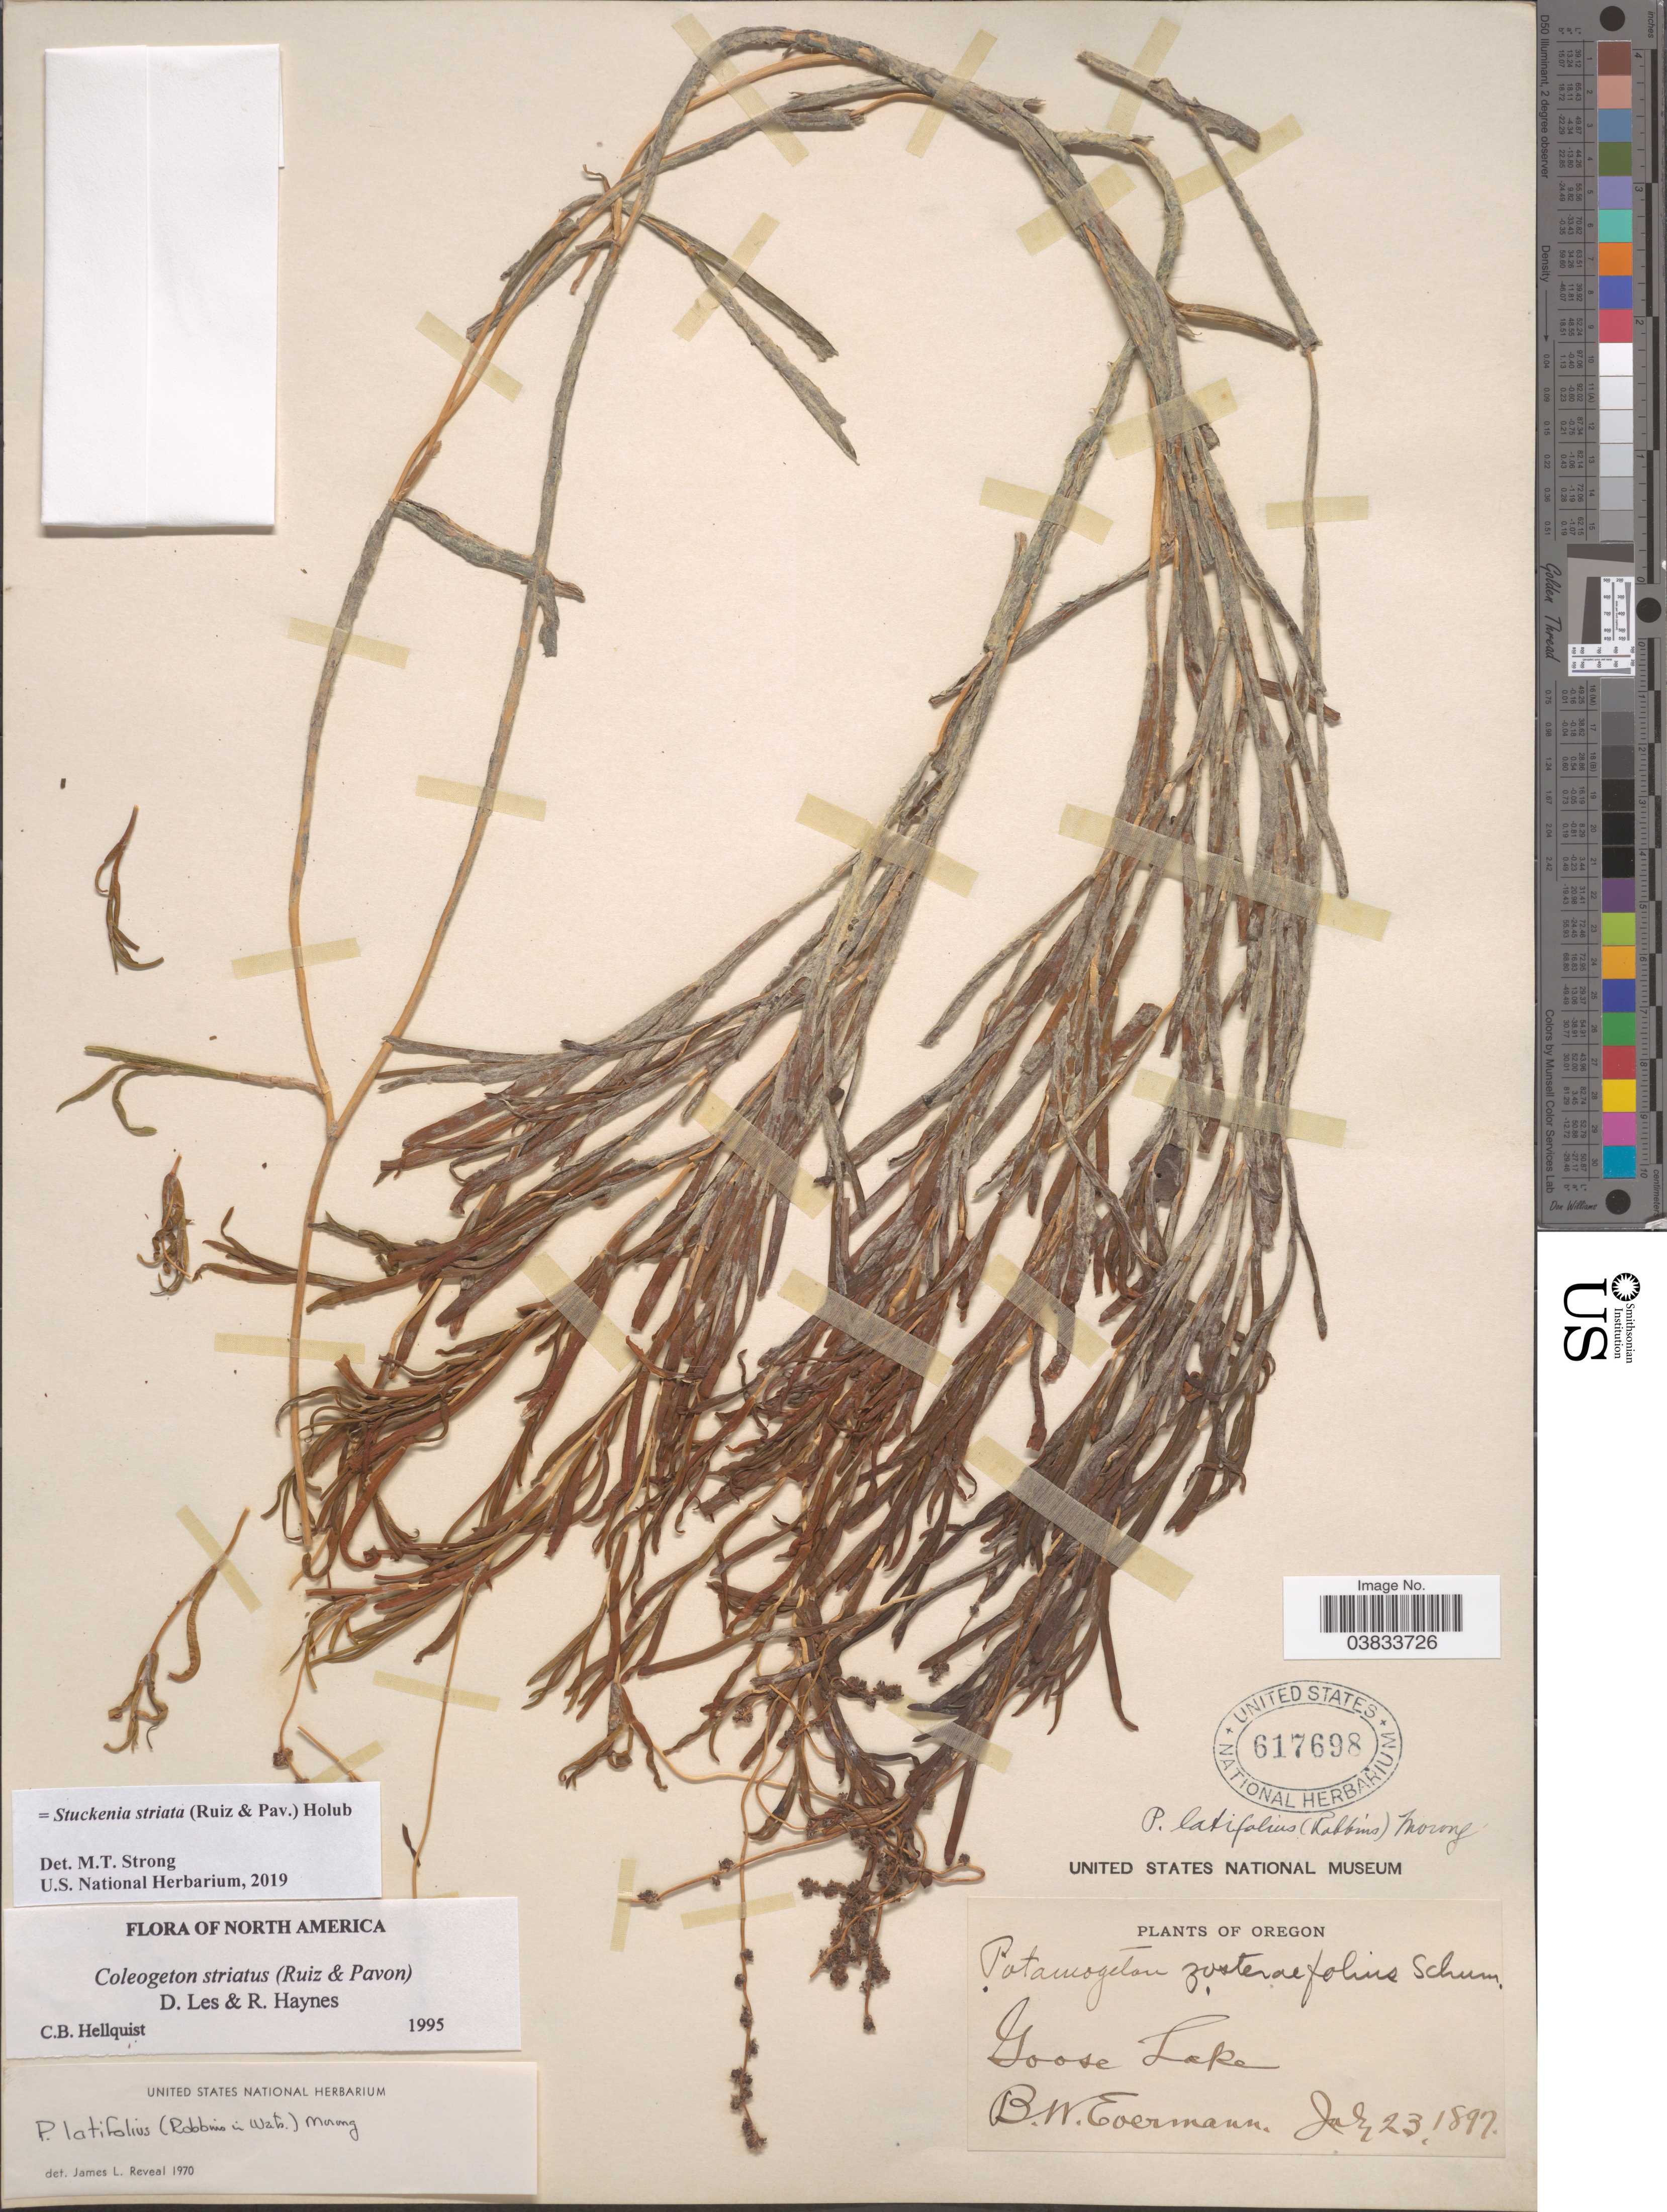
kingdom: Plantae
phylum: Tracheophyta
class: Liliopsida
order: Alismatales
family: Potamogetonaceae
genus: Stuckenia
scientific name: Stuckenia striata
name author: (Ruiz & Pav.) Holub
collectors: B. W. Evermann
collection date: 1897-07-23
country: United States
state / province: Oregon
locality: Goose Lake.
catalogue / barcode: US 617698